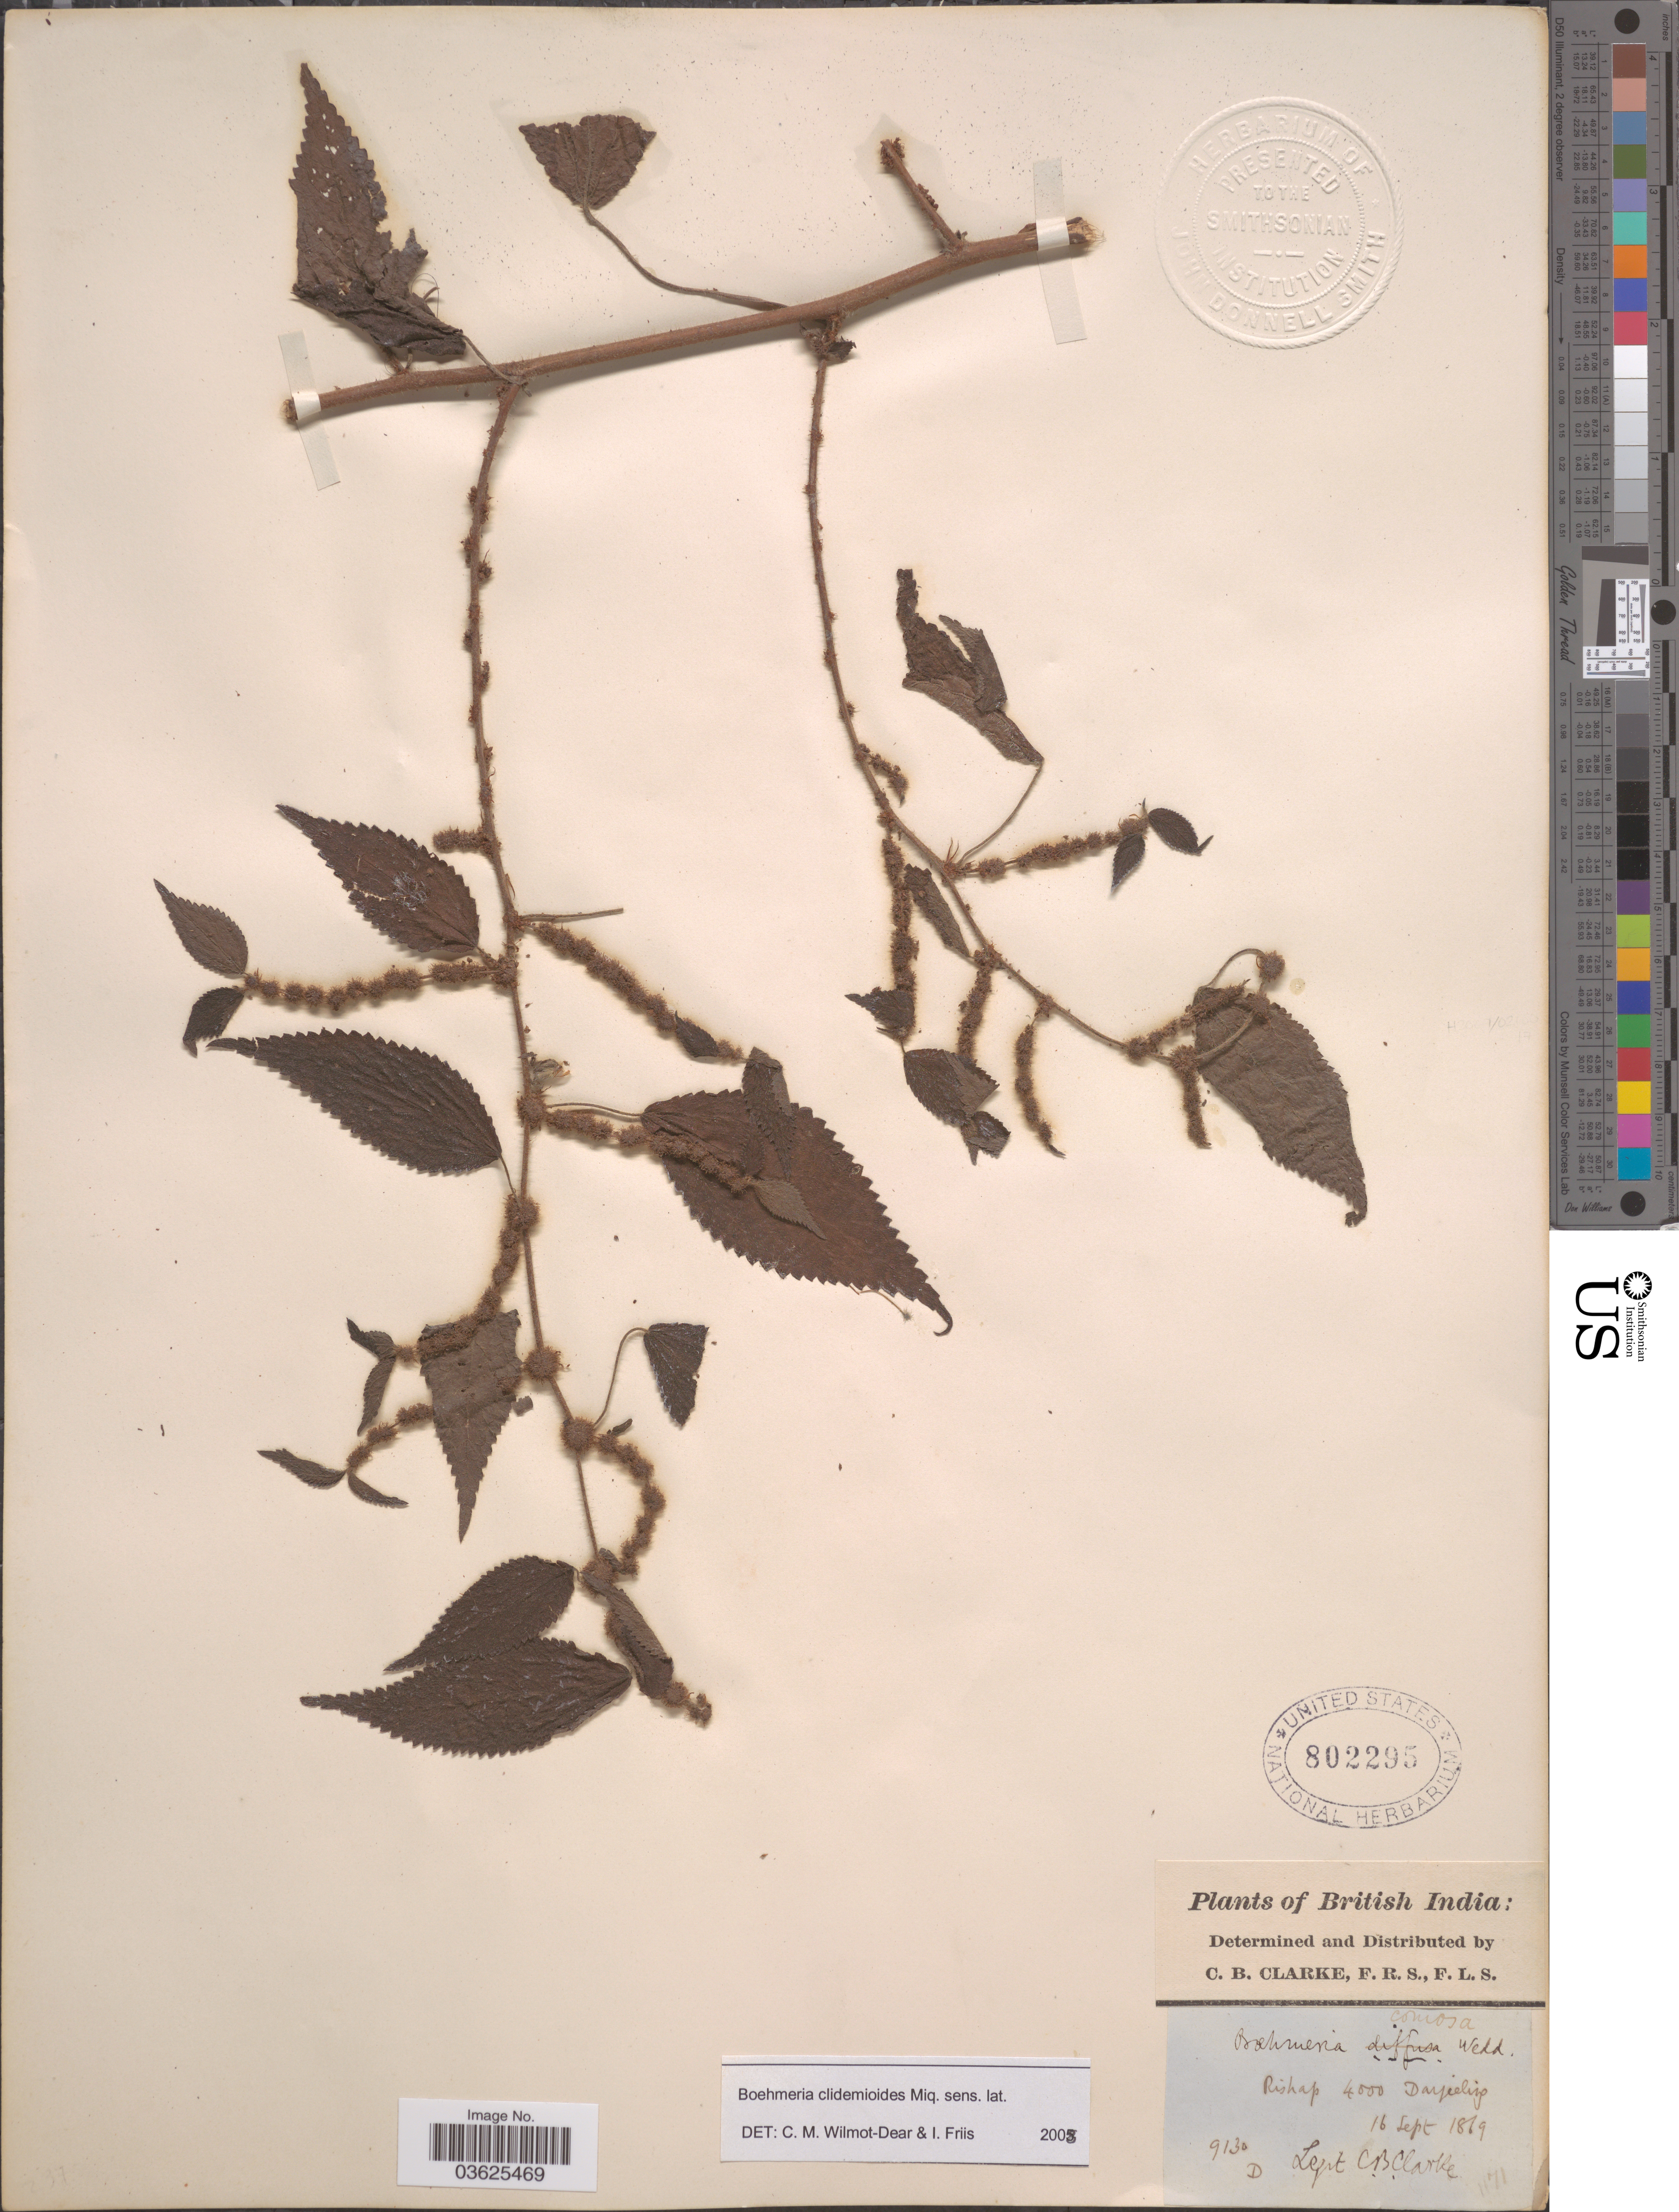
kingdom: Plantae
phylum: Tracheophyta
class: Magnoliopsida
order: Rosales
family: Urticaceae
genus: Boehmeria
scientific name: Boehmeria clidemioides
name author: Miq.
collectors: C. B. Clarke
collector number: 9130D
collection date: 1869-09-16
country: India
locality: British India. Rishap. Darjeeling.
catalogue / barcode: US 802295